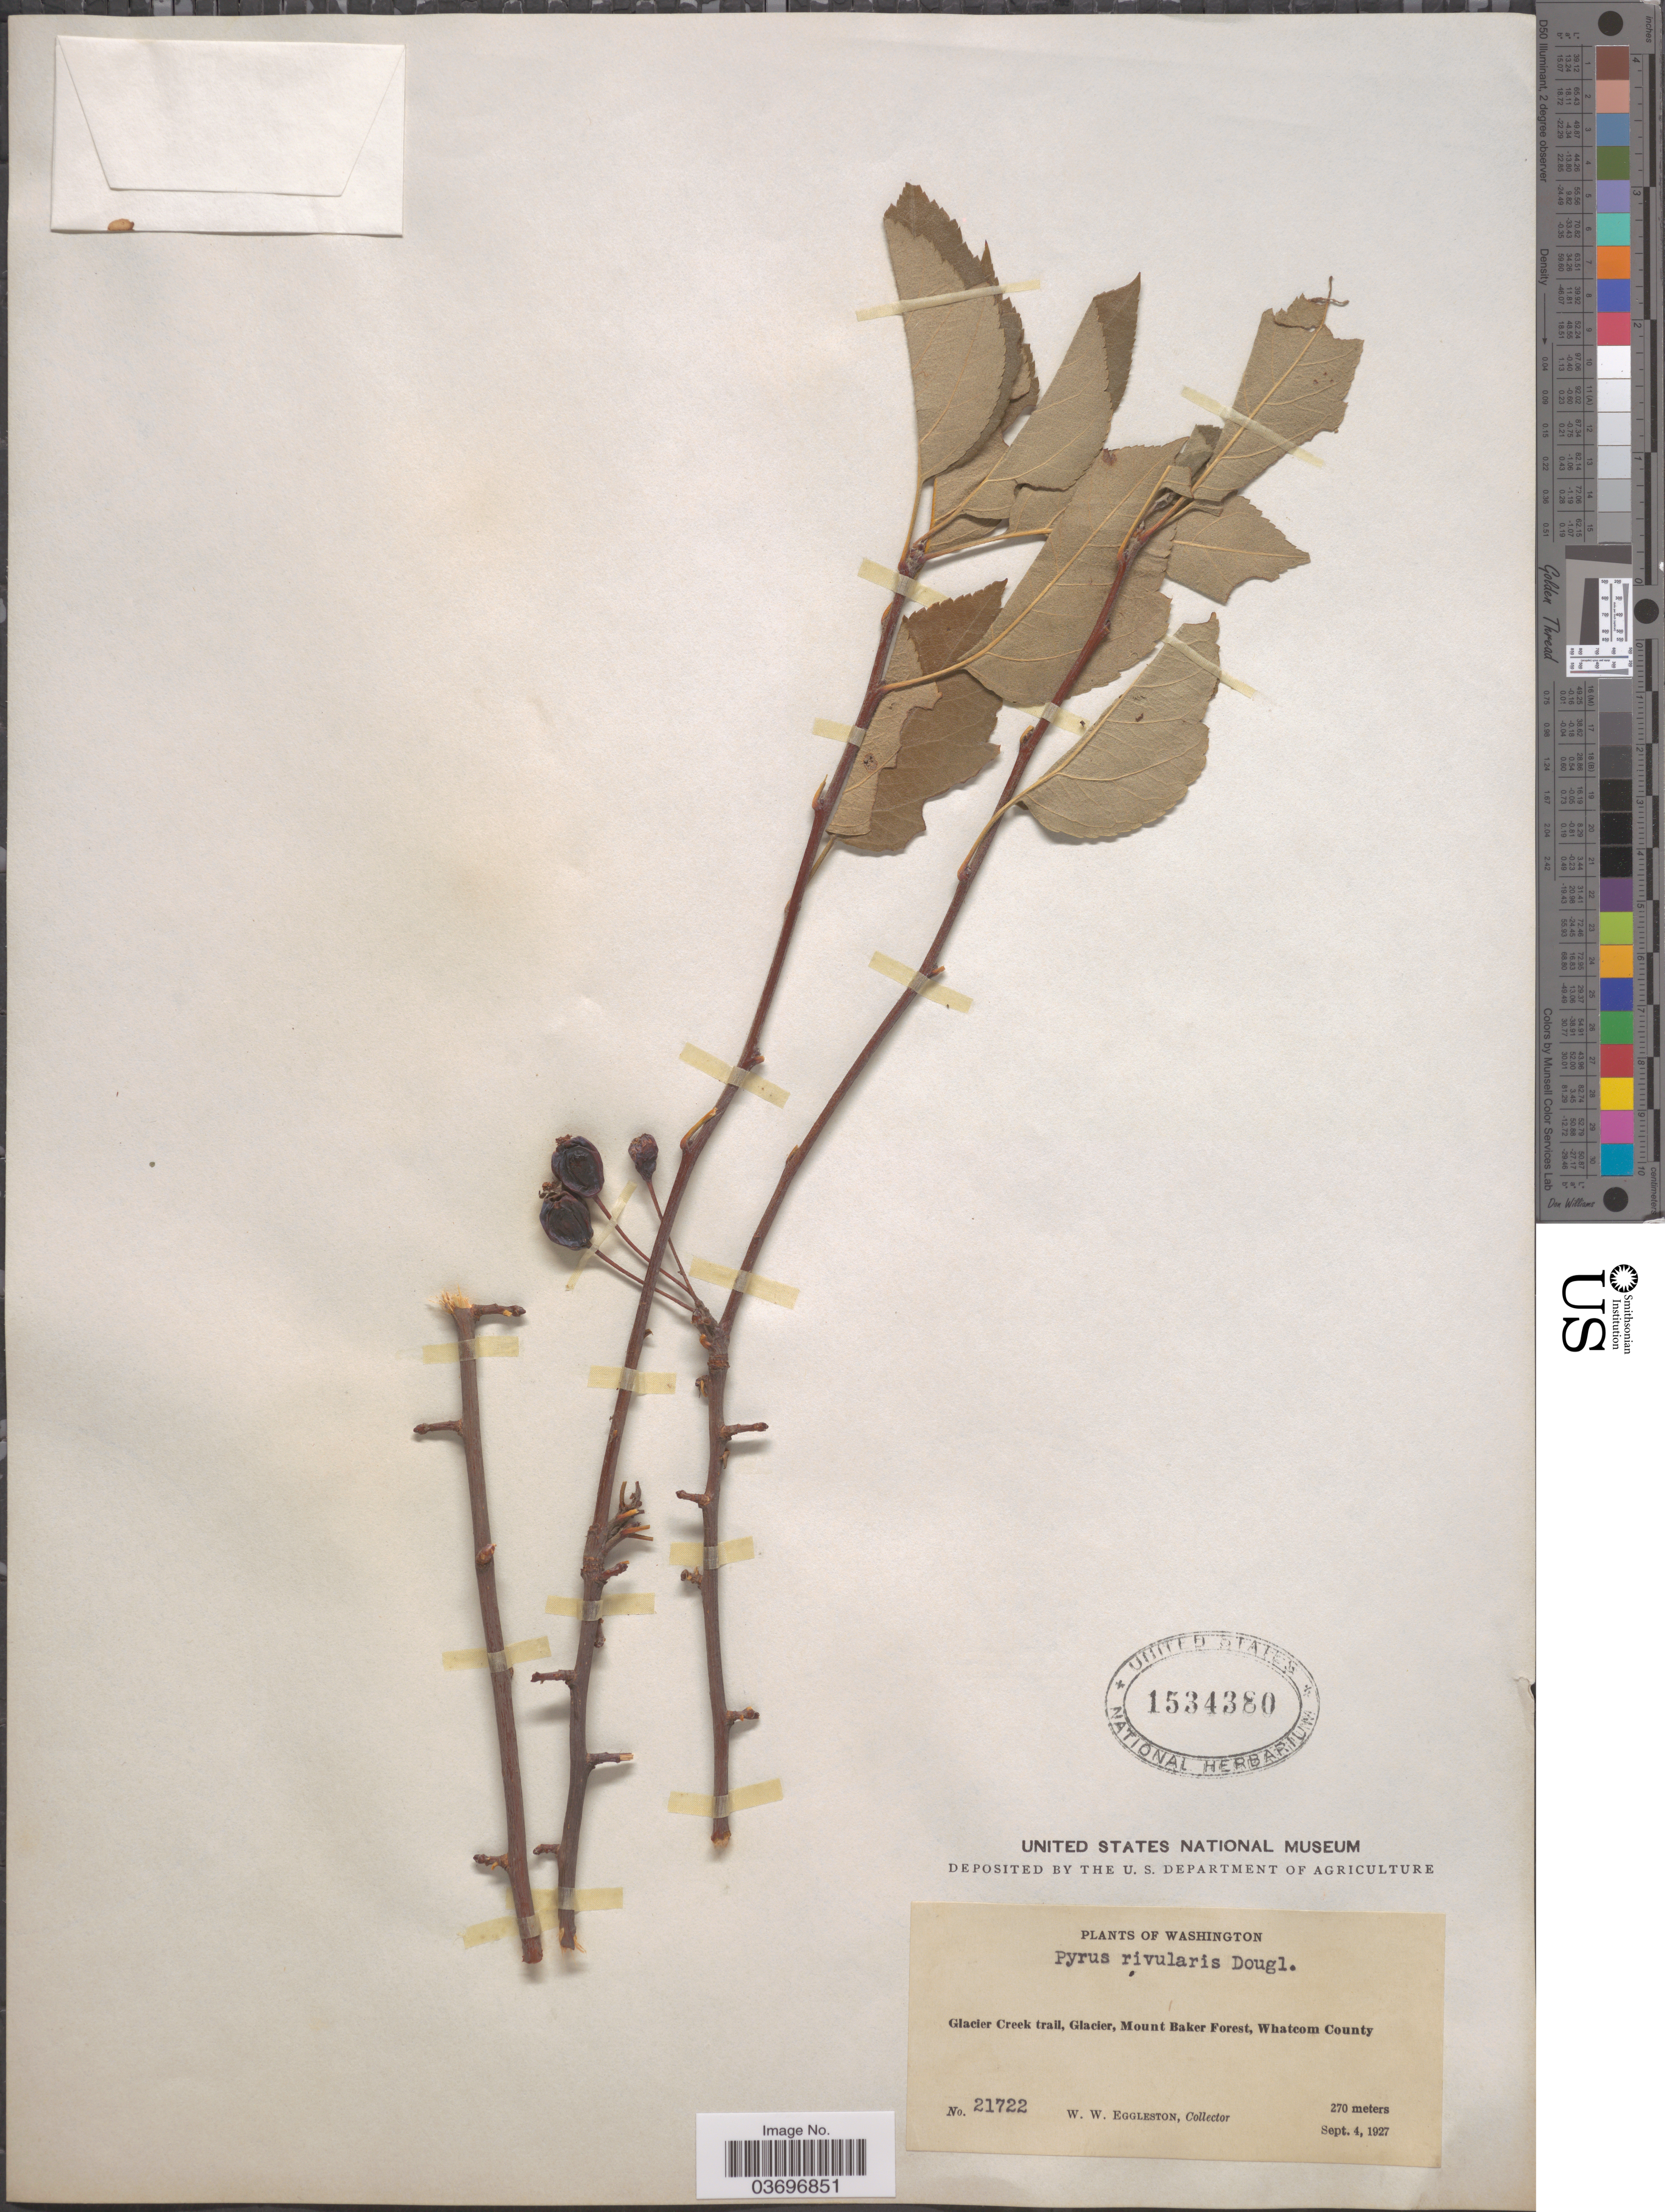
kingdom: Plantae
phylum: Tracheophyta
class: Magnoliopsida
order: Rosales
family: Rosaceae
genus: Malus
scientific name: Malus fusca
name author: (Raf.) C.K. Schneid.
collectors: W. W. Eggleston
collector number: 21722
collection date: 1927-08-04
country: United States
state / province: Washington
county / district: Whatcom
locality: Glacier Creek trail, Glacier, Mount Baker Forest, Whatcom County.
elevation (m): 270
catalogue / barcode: US 1534380